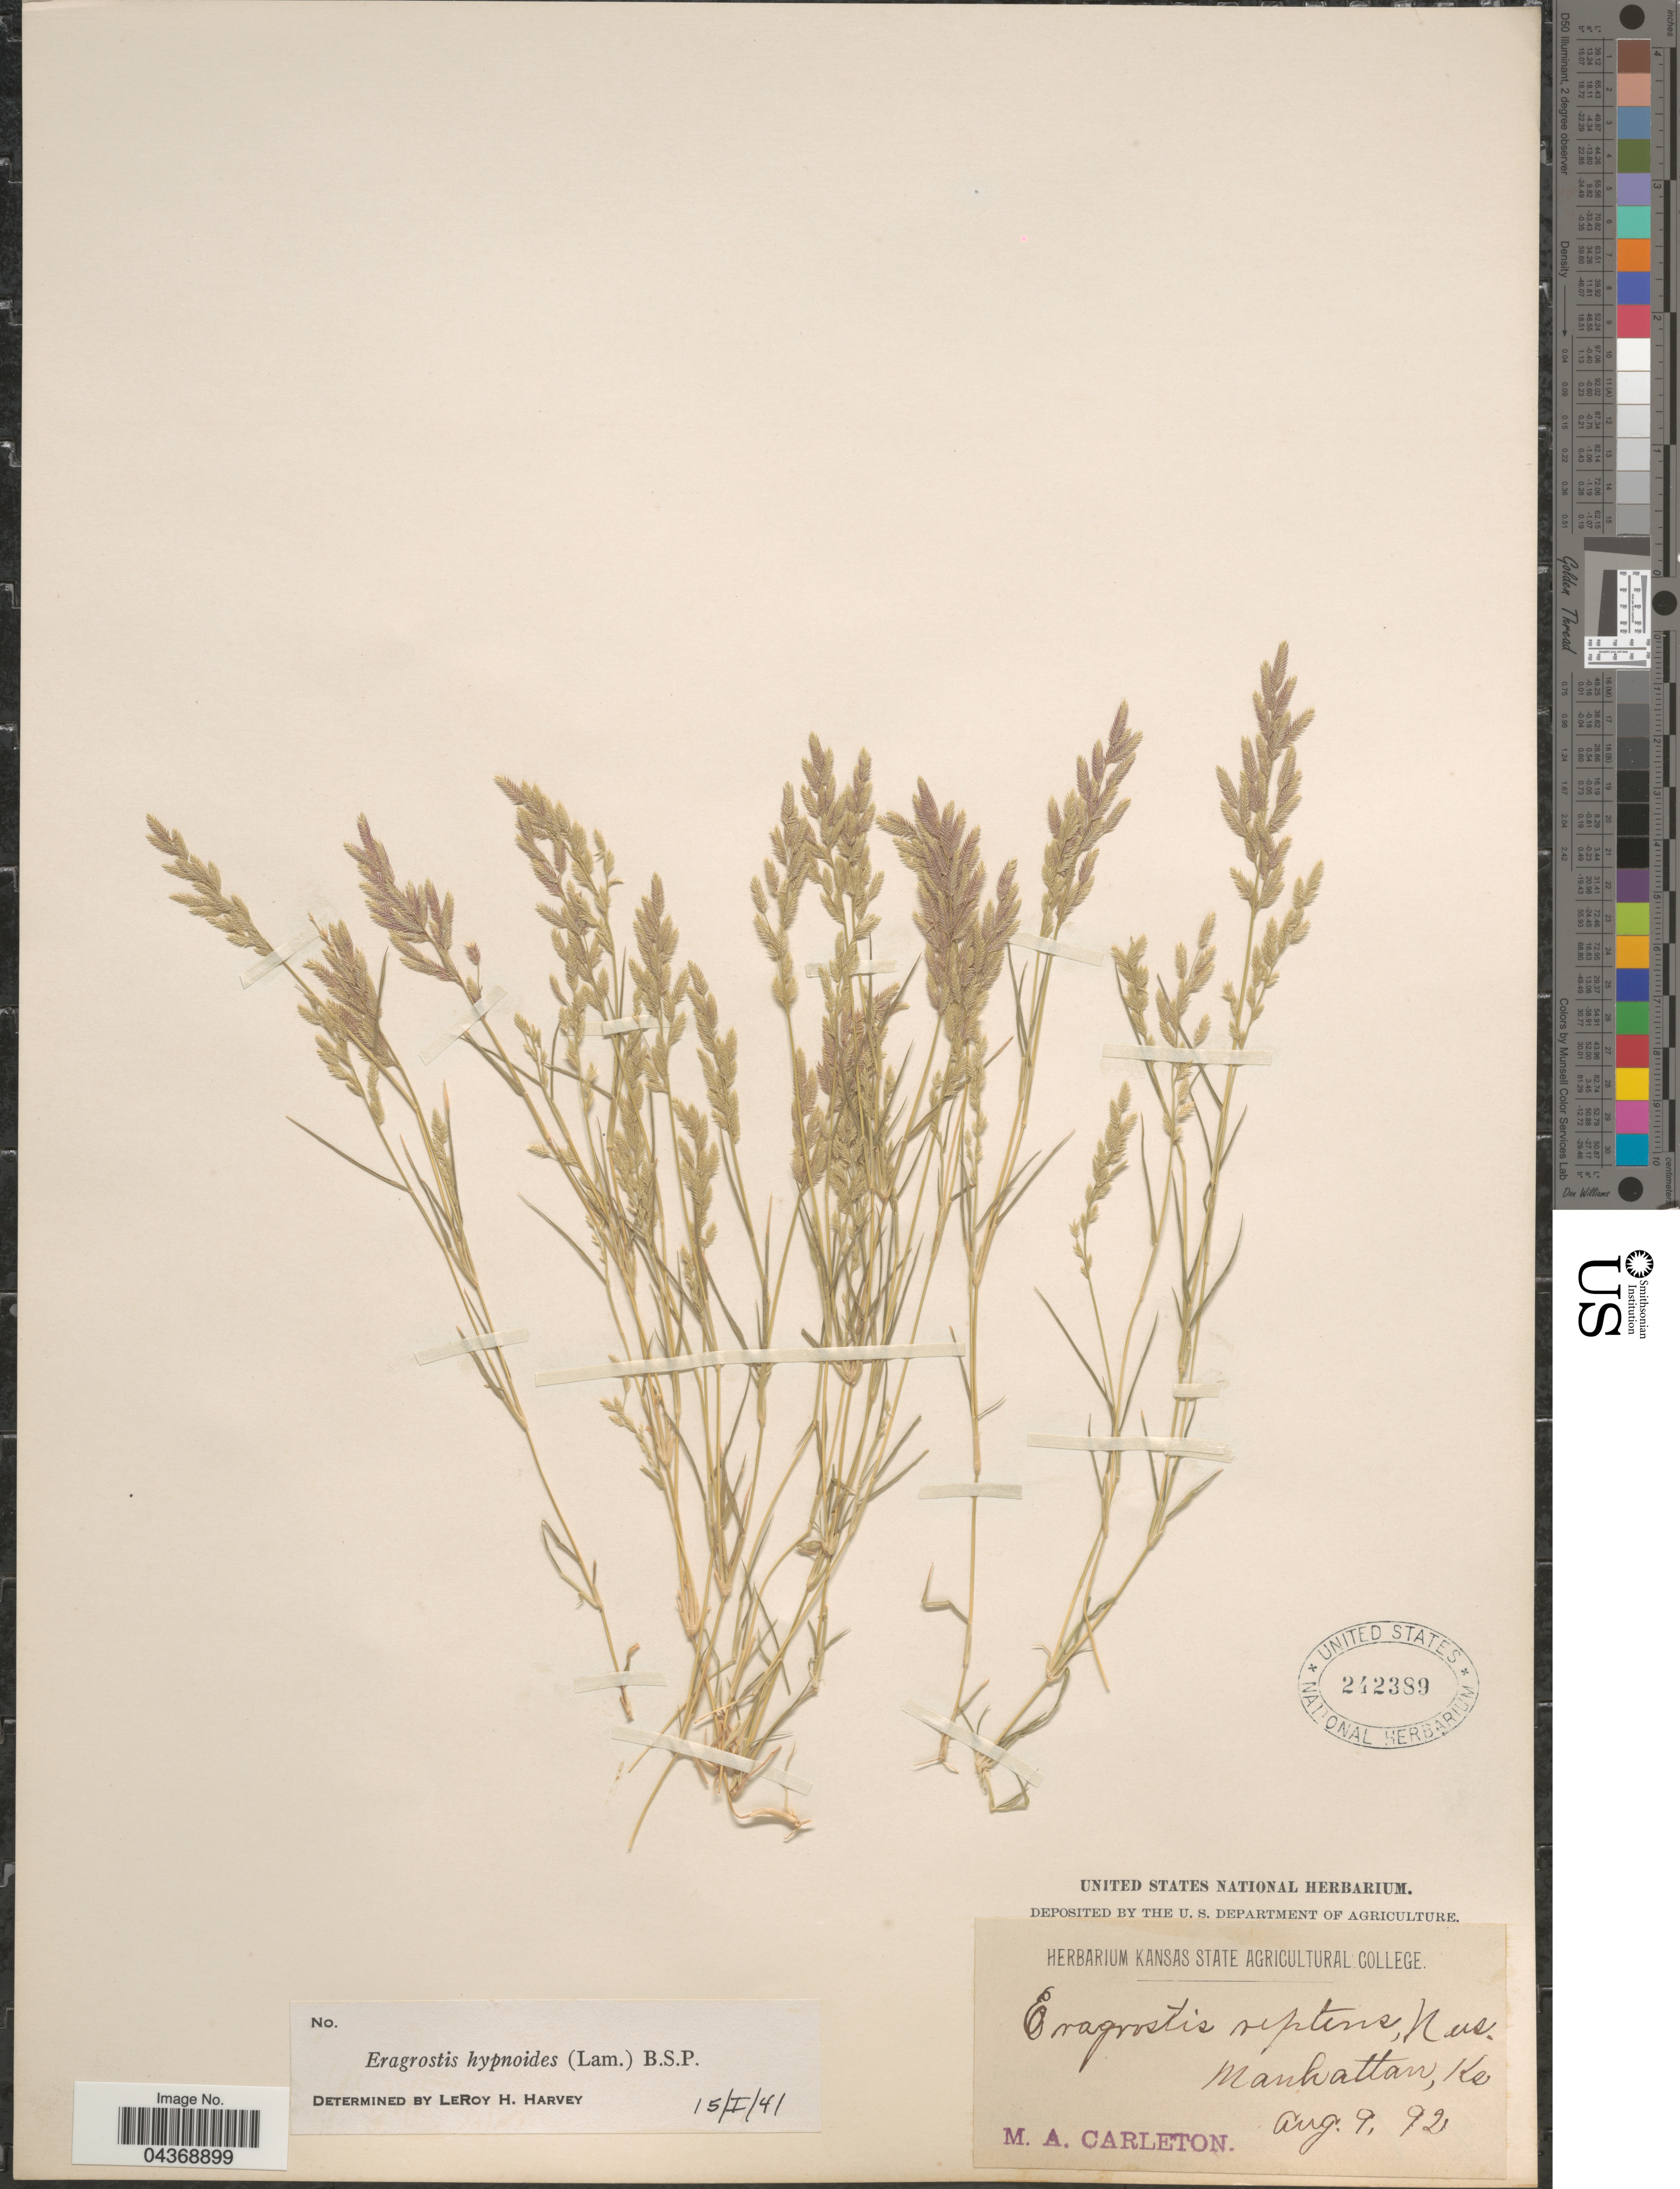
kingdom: Plantae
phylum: Tracheophyta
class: Liliopsida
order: Poales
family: Poaceae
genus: Eragrostis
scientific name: Eragrostis hypnoides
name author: (Lam.) Britton, Stearns & Poggenb.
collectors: M. A. Carleton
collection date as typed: Transcribed d/m/y: 9/8/92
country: United States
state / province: Kansas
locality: Manhattan.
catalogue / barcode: US 242389